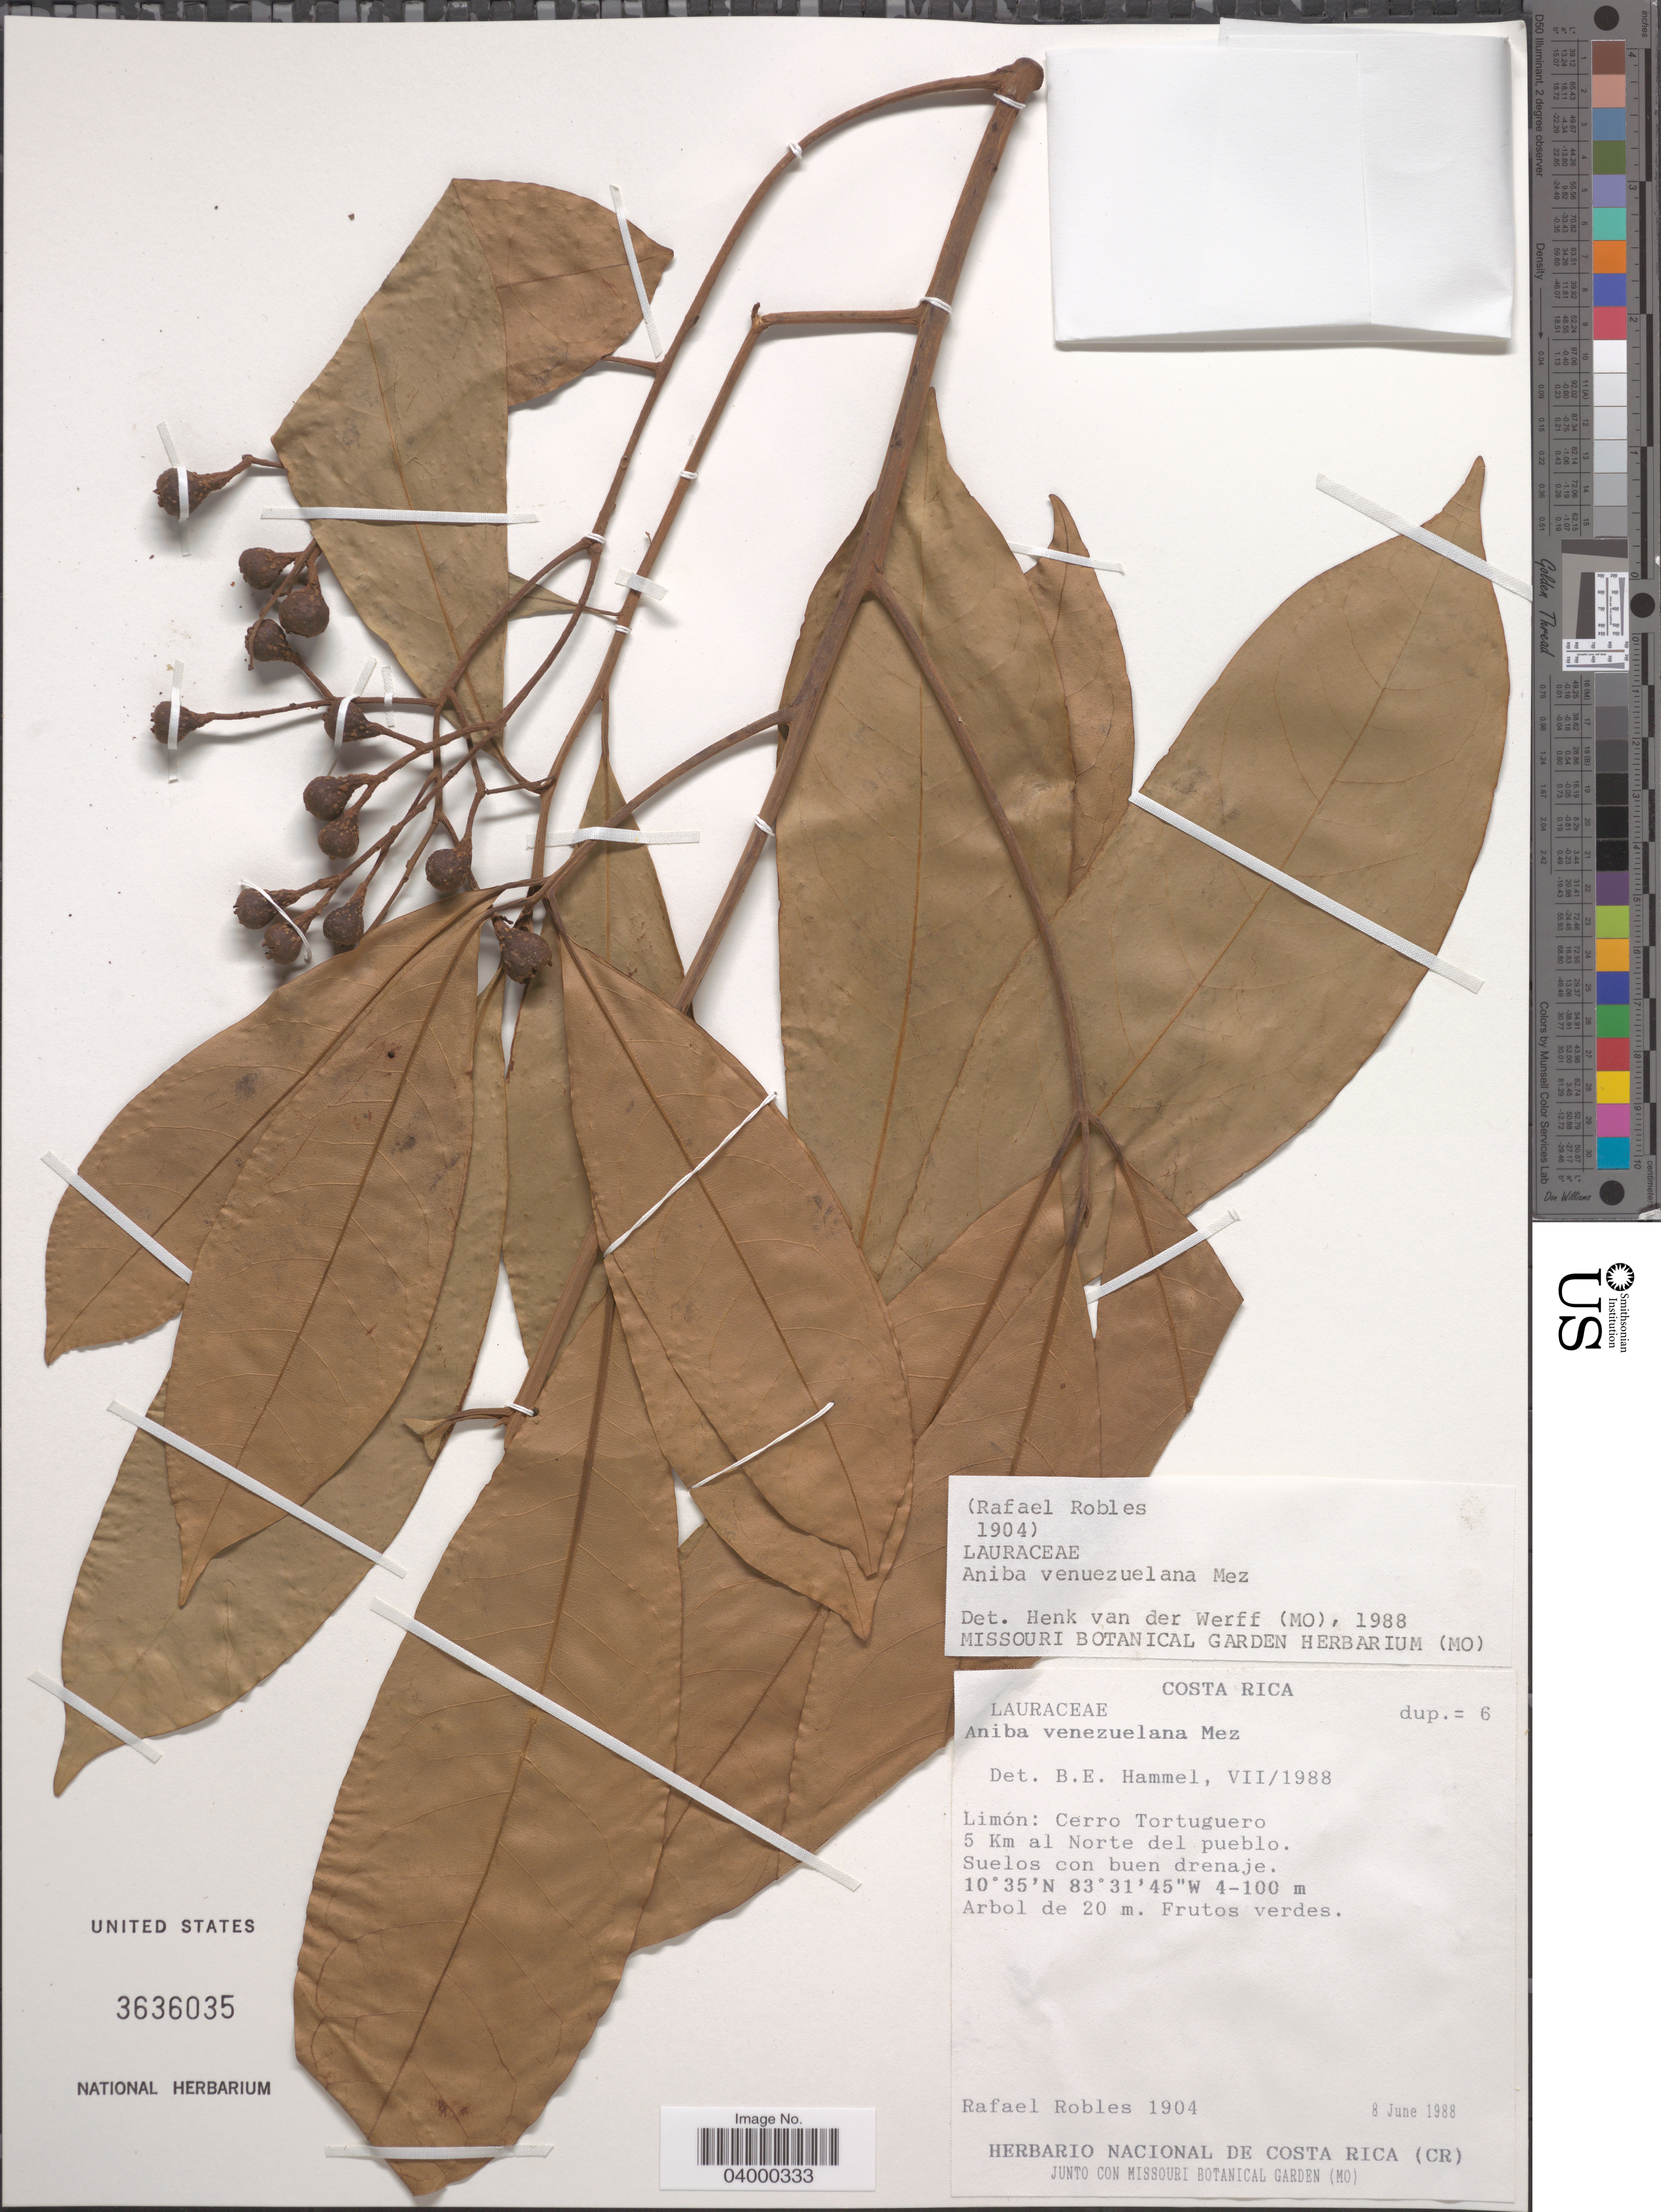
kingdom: Plantae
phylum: Tracheophyta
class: Magnoliopsida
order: Laurales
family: Lauraceae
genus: Aniba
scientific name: Aniba venezuelana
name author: Mez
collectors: R. Robles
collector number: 1904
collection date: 1988-06-08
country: Costa Rica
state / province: Limón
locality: Cerro Tortuguero. 5 Km al Norte del pueblo.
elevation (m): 4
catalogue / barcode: US 3636035